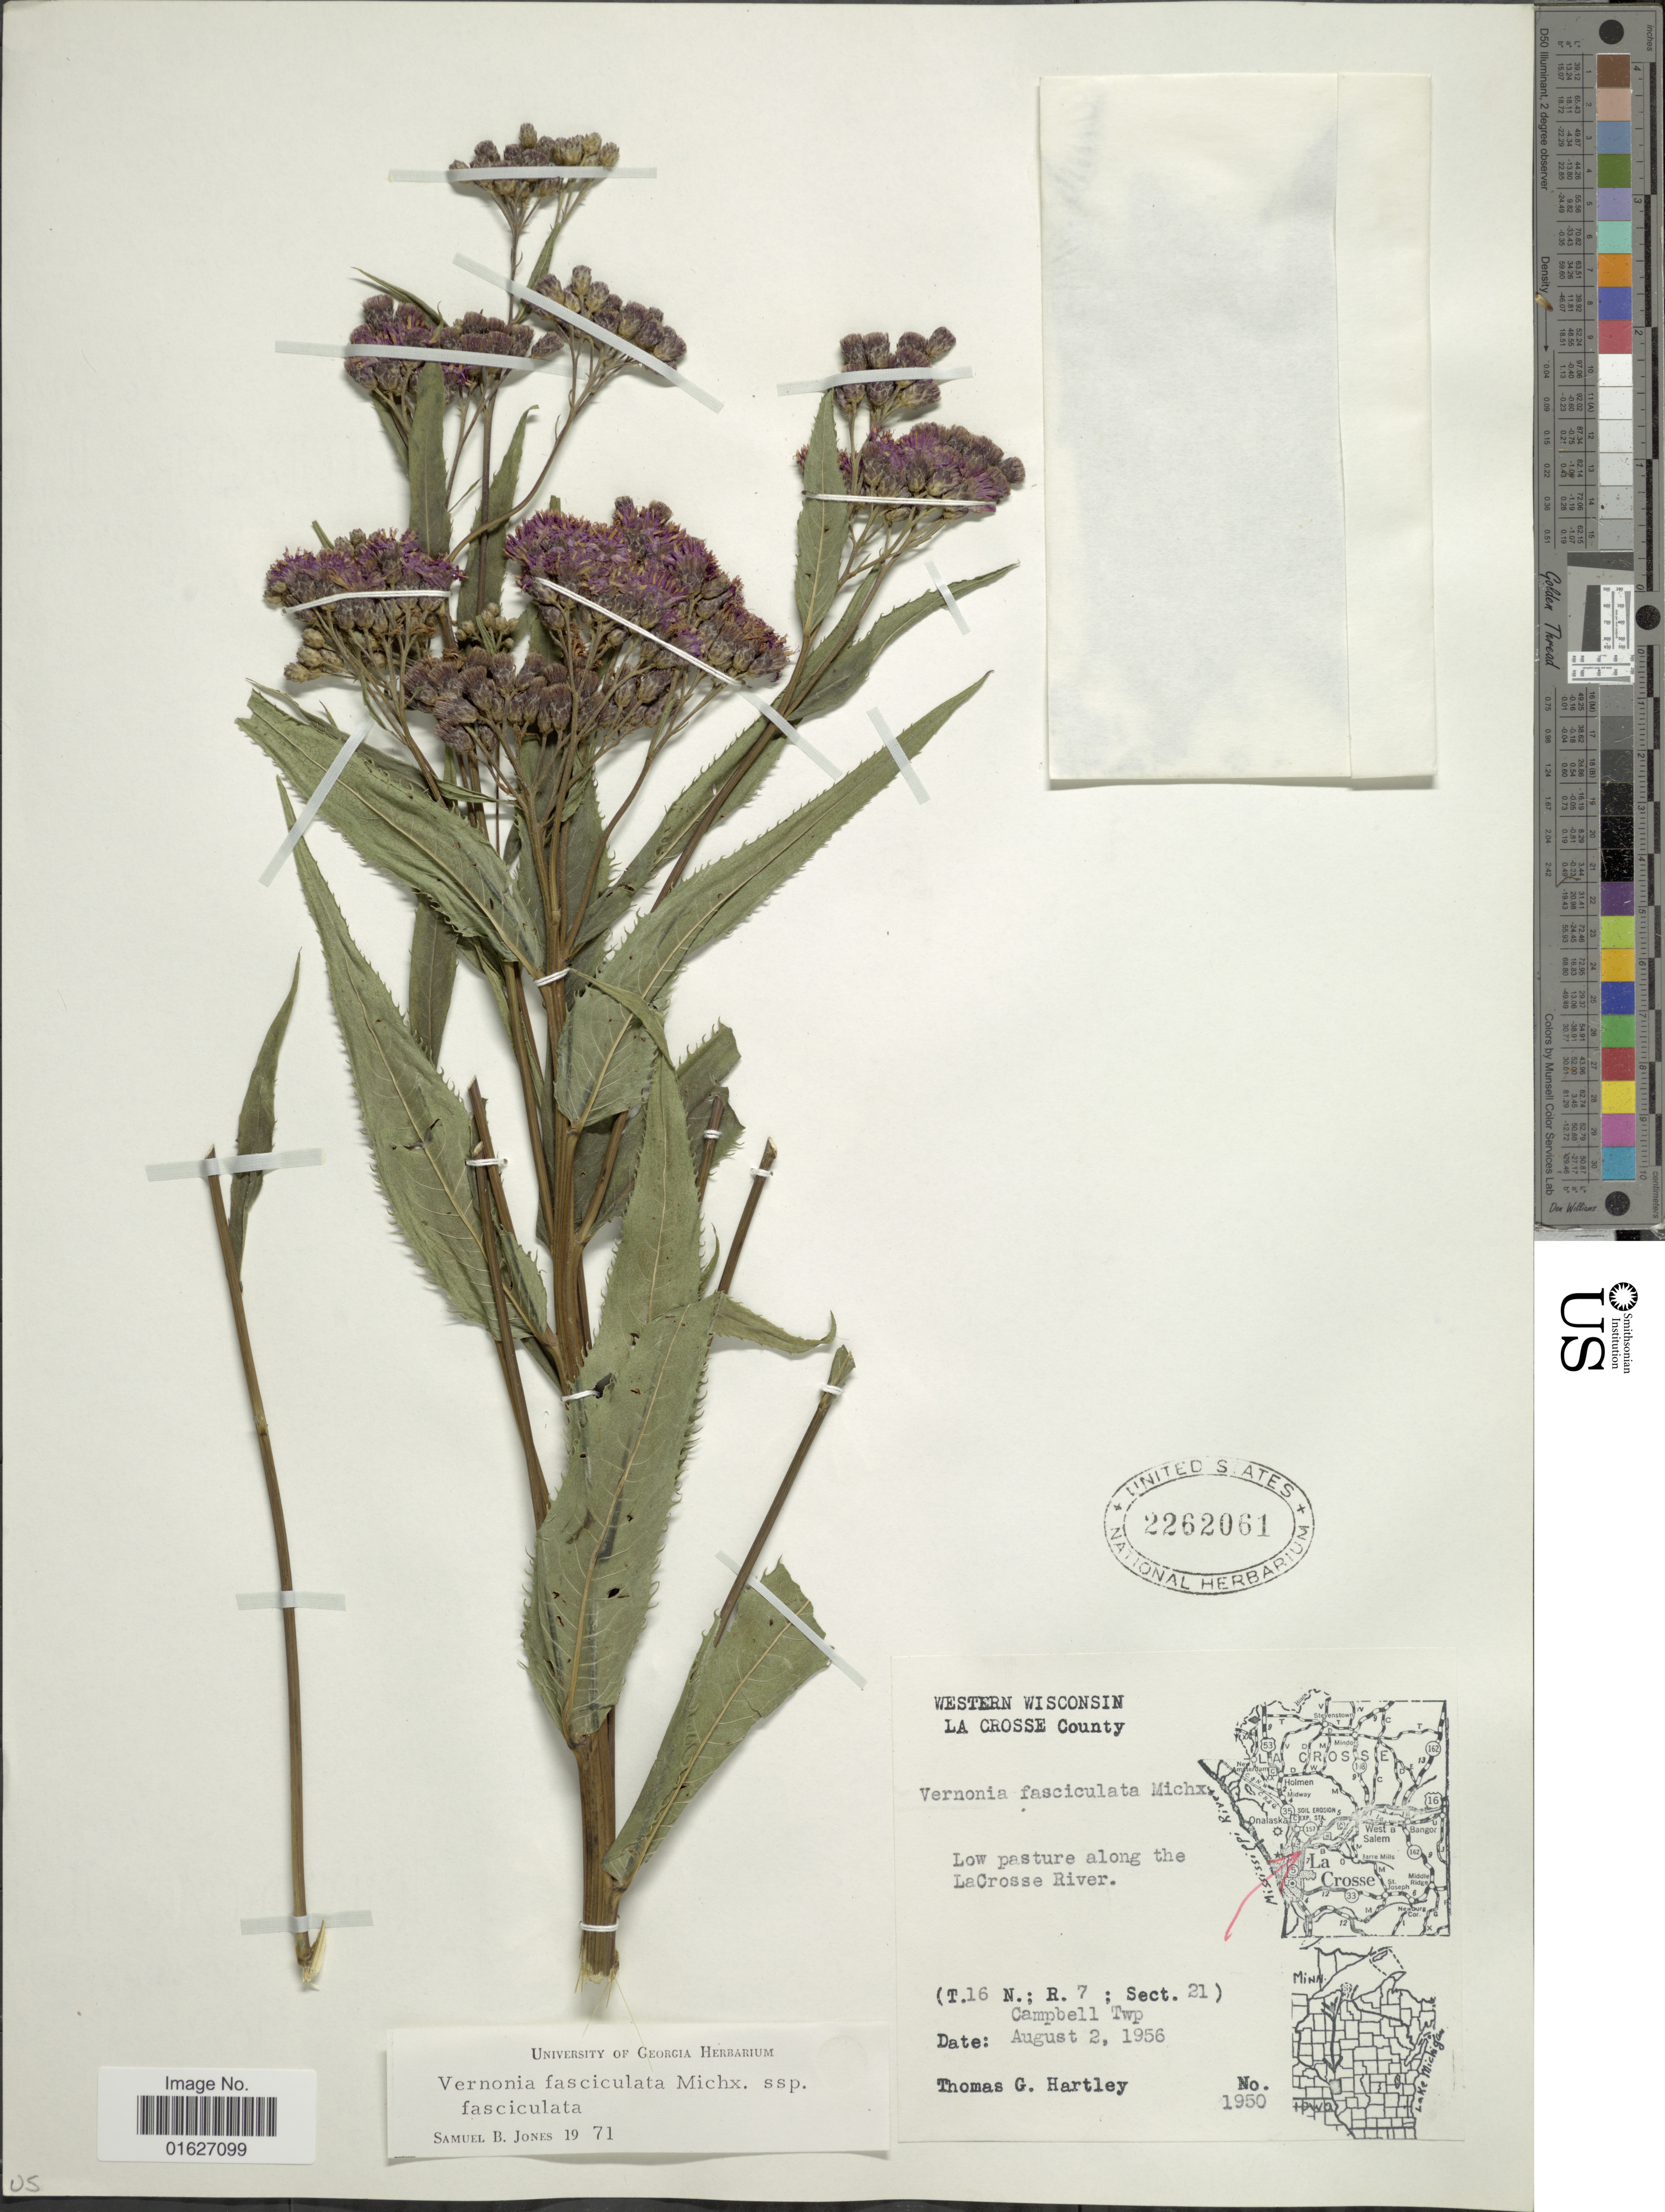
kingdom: Plantae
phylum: Tracheophyta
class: Magnoliopsida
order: Asterales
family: Asteraceae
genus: Vernonia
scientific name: Vernonia fasciculata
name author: Michx.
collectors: T. G. Hartley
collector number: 1950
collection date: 1956-08-02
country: United States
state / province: Wisconsin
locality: Western Wisconsin, La Crosse County, low pasture along the LaCrosse River (T.16 N; R. 7; Sect. 21) Campbell Twp.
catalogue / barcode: US 2262061